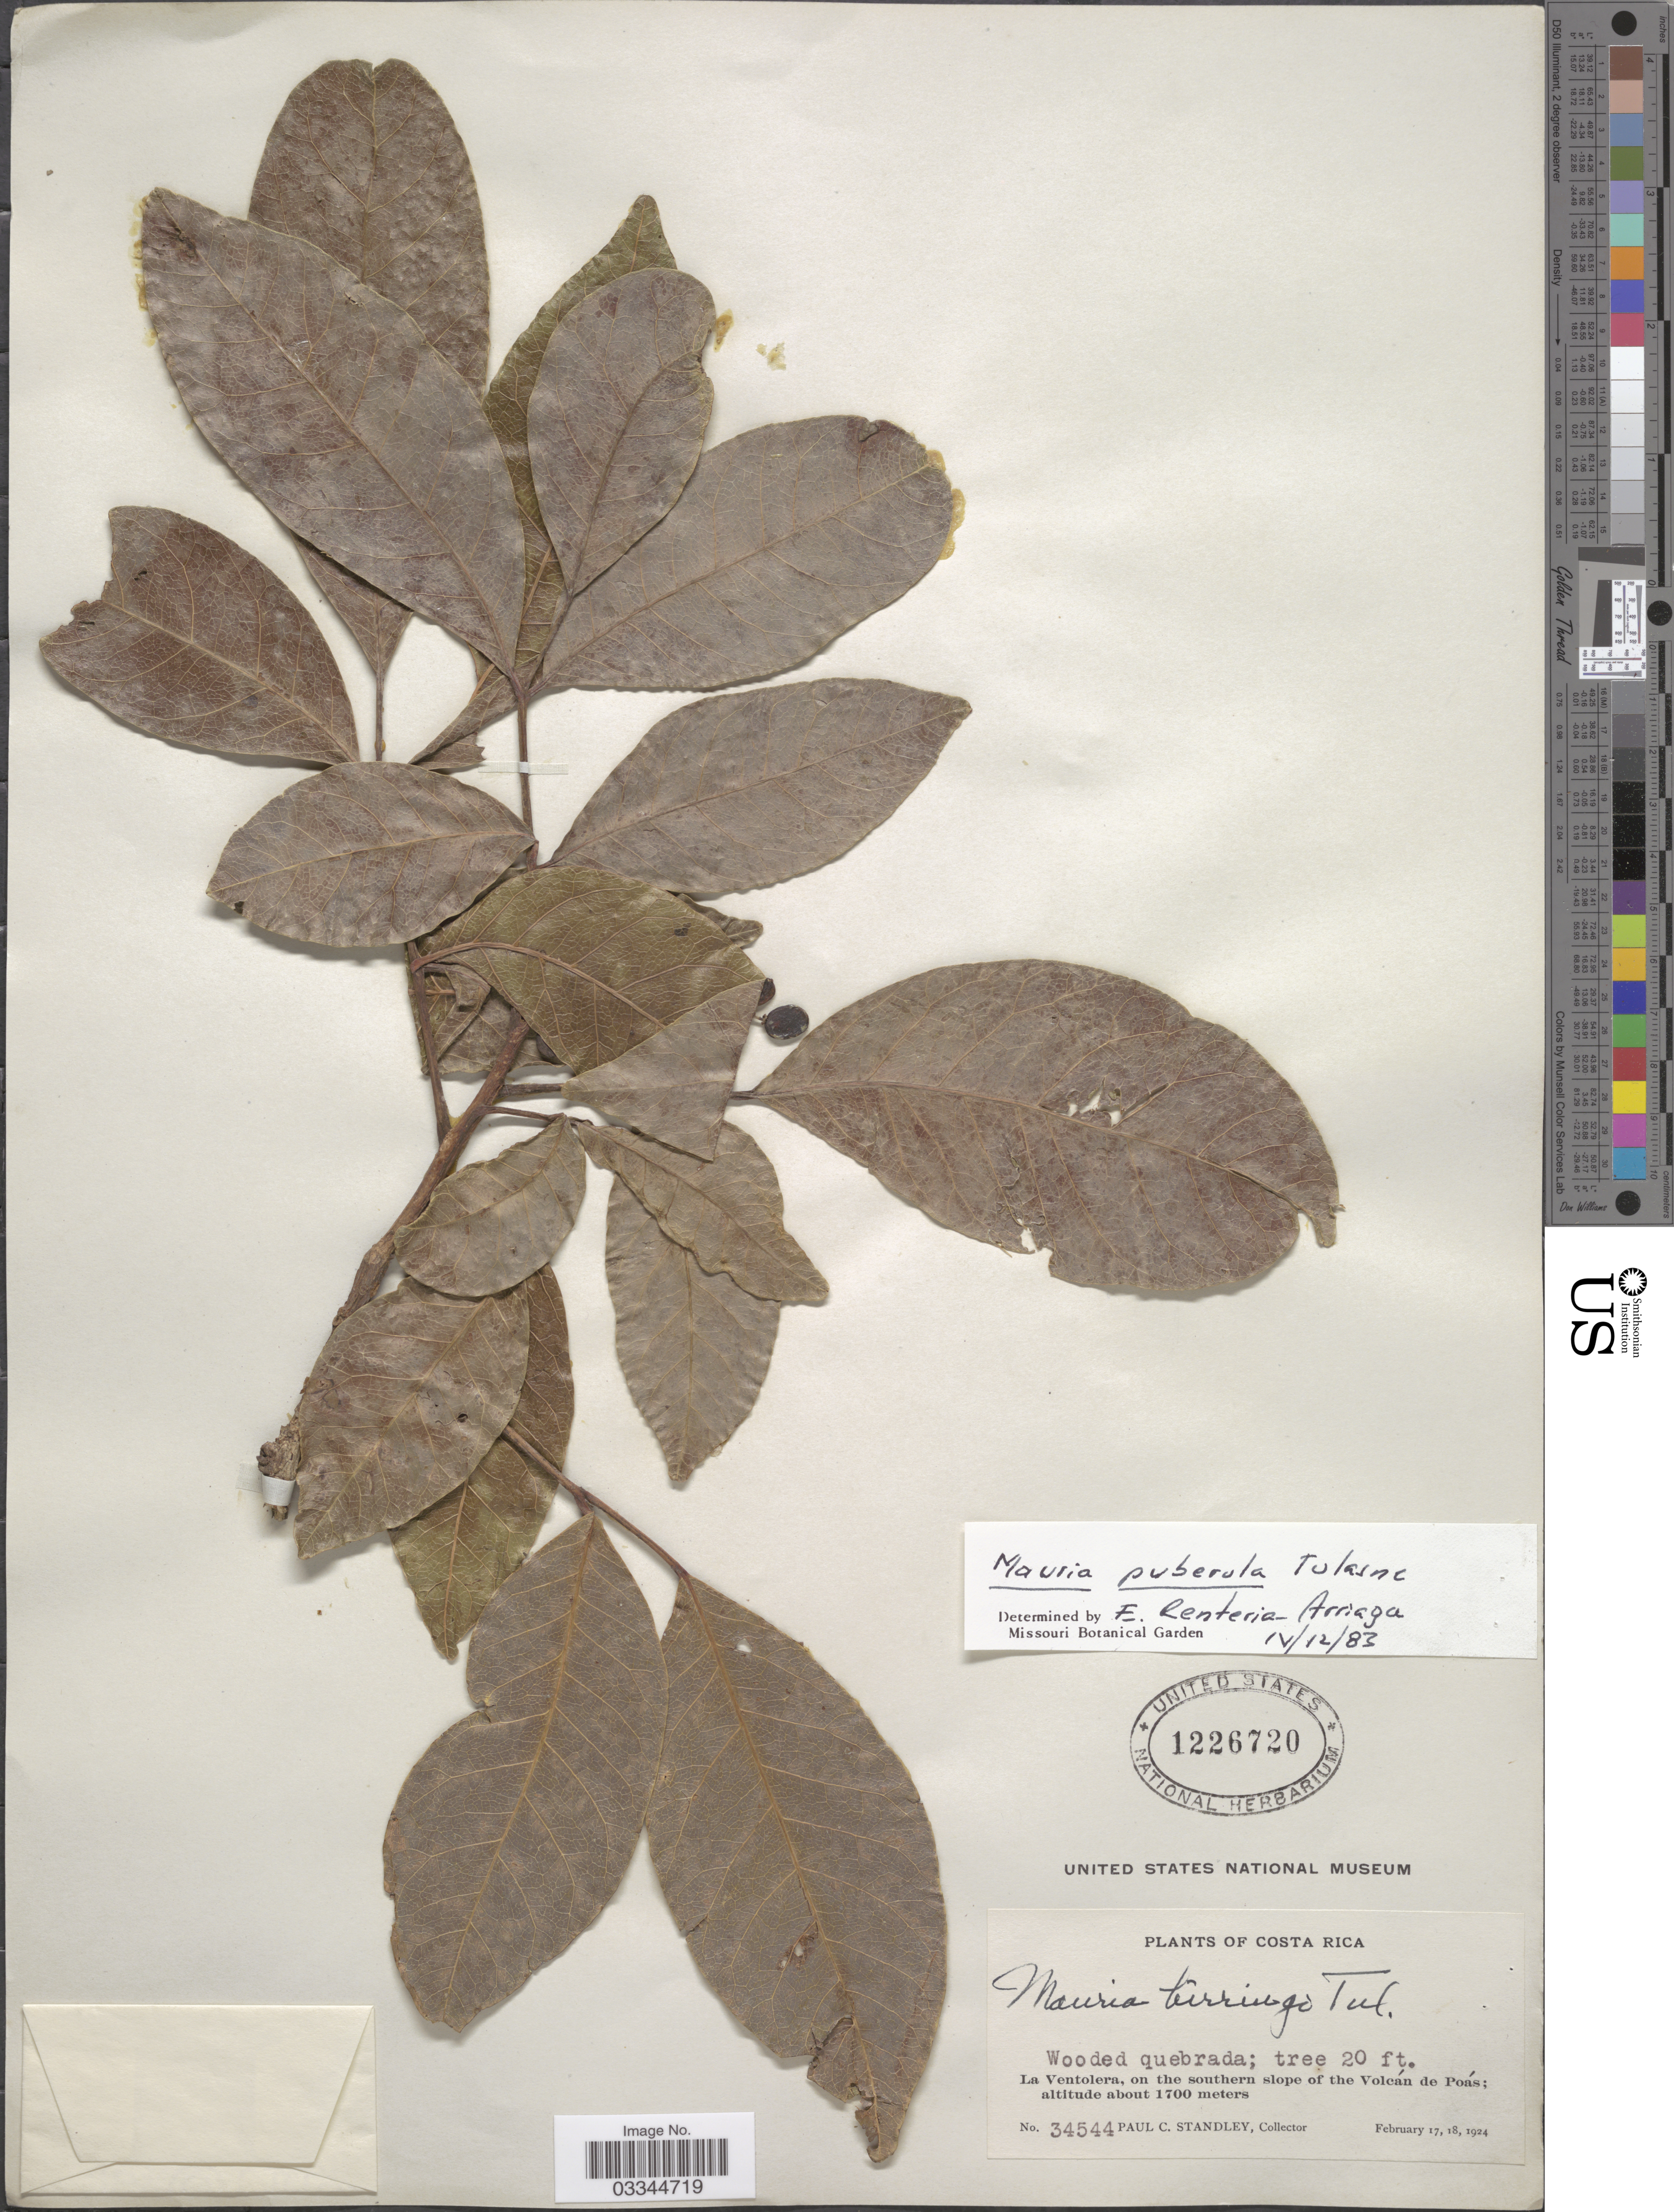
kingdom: Plantae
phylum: Tracheophyta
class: Magnoliopsida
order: Sapindales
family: Anacardiaceae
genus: Mauria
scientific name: Mauria puberula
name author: Tul.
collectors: P. C. Standley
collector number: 34544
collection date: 1924-02-17/1924-02-18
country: Costa Rica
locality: La Ventolera, on the southern slope of the Volcán de Poás.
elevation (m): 1700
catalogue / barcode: US 1226720